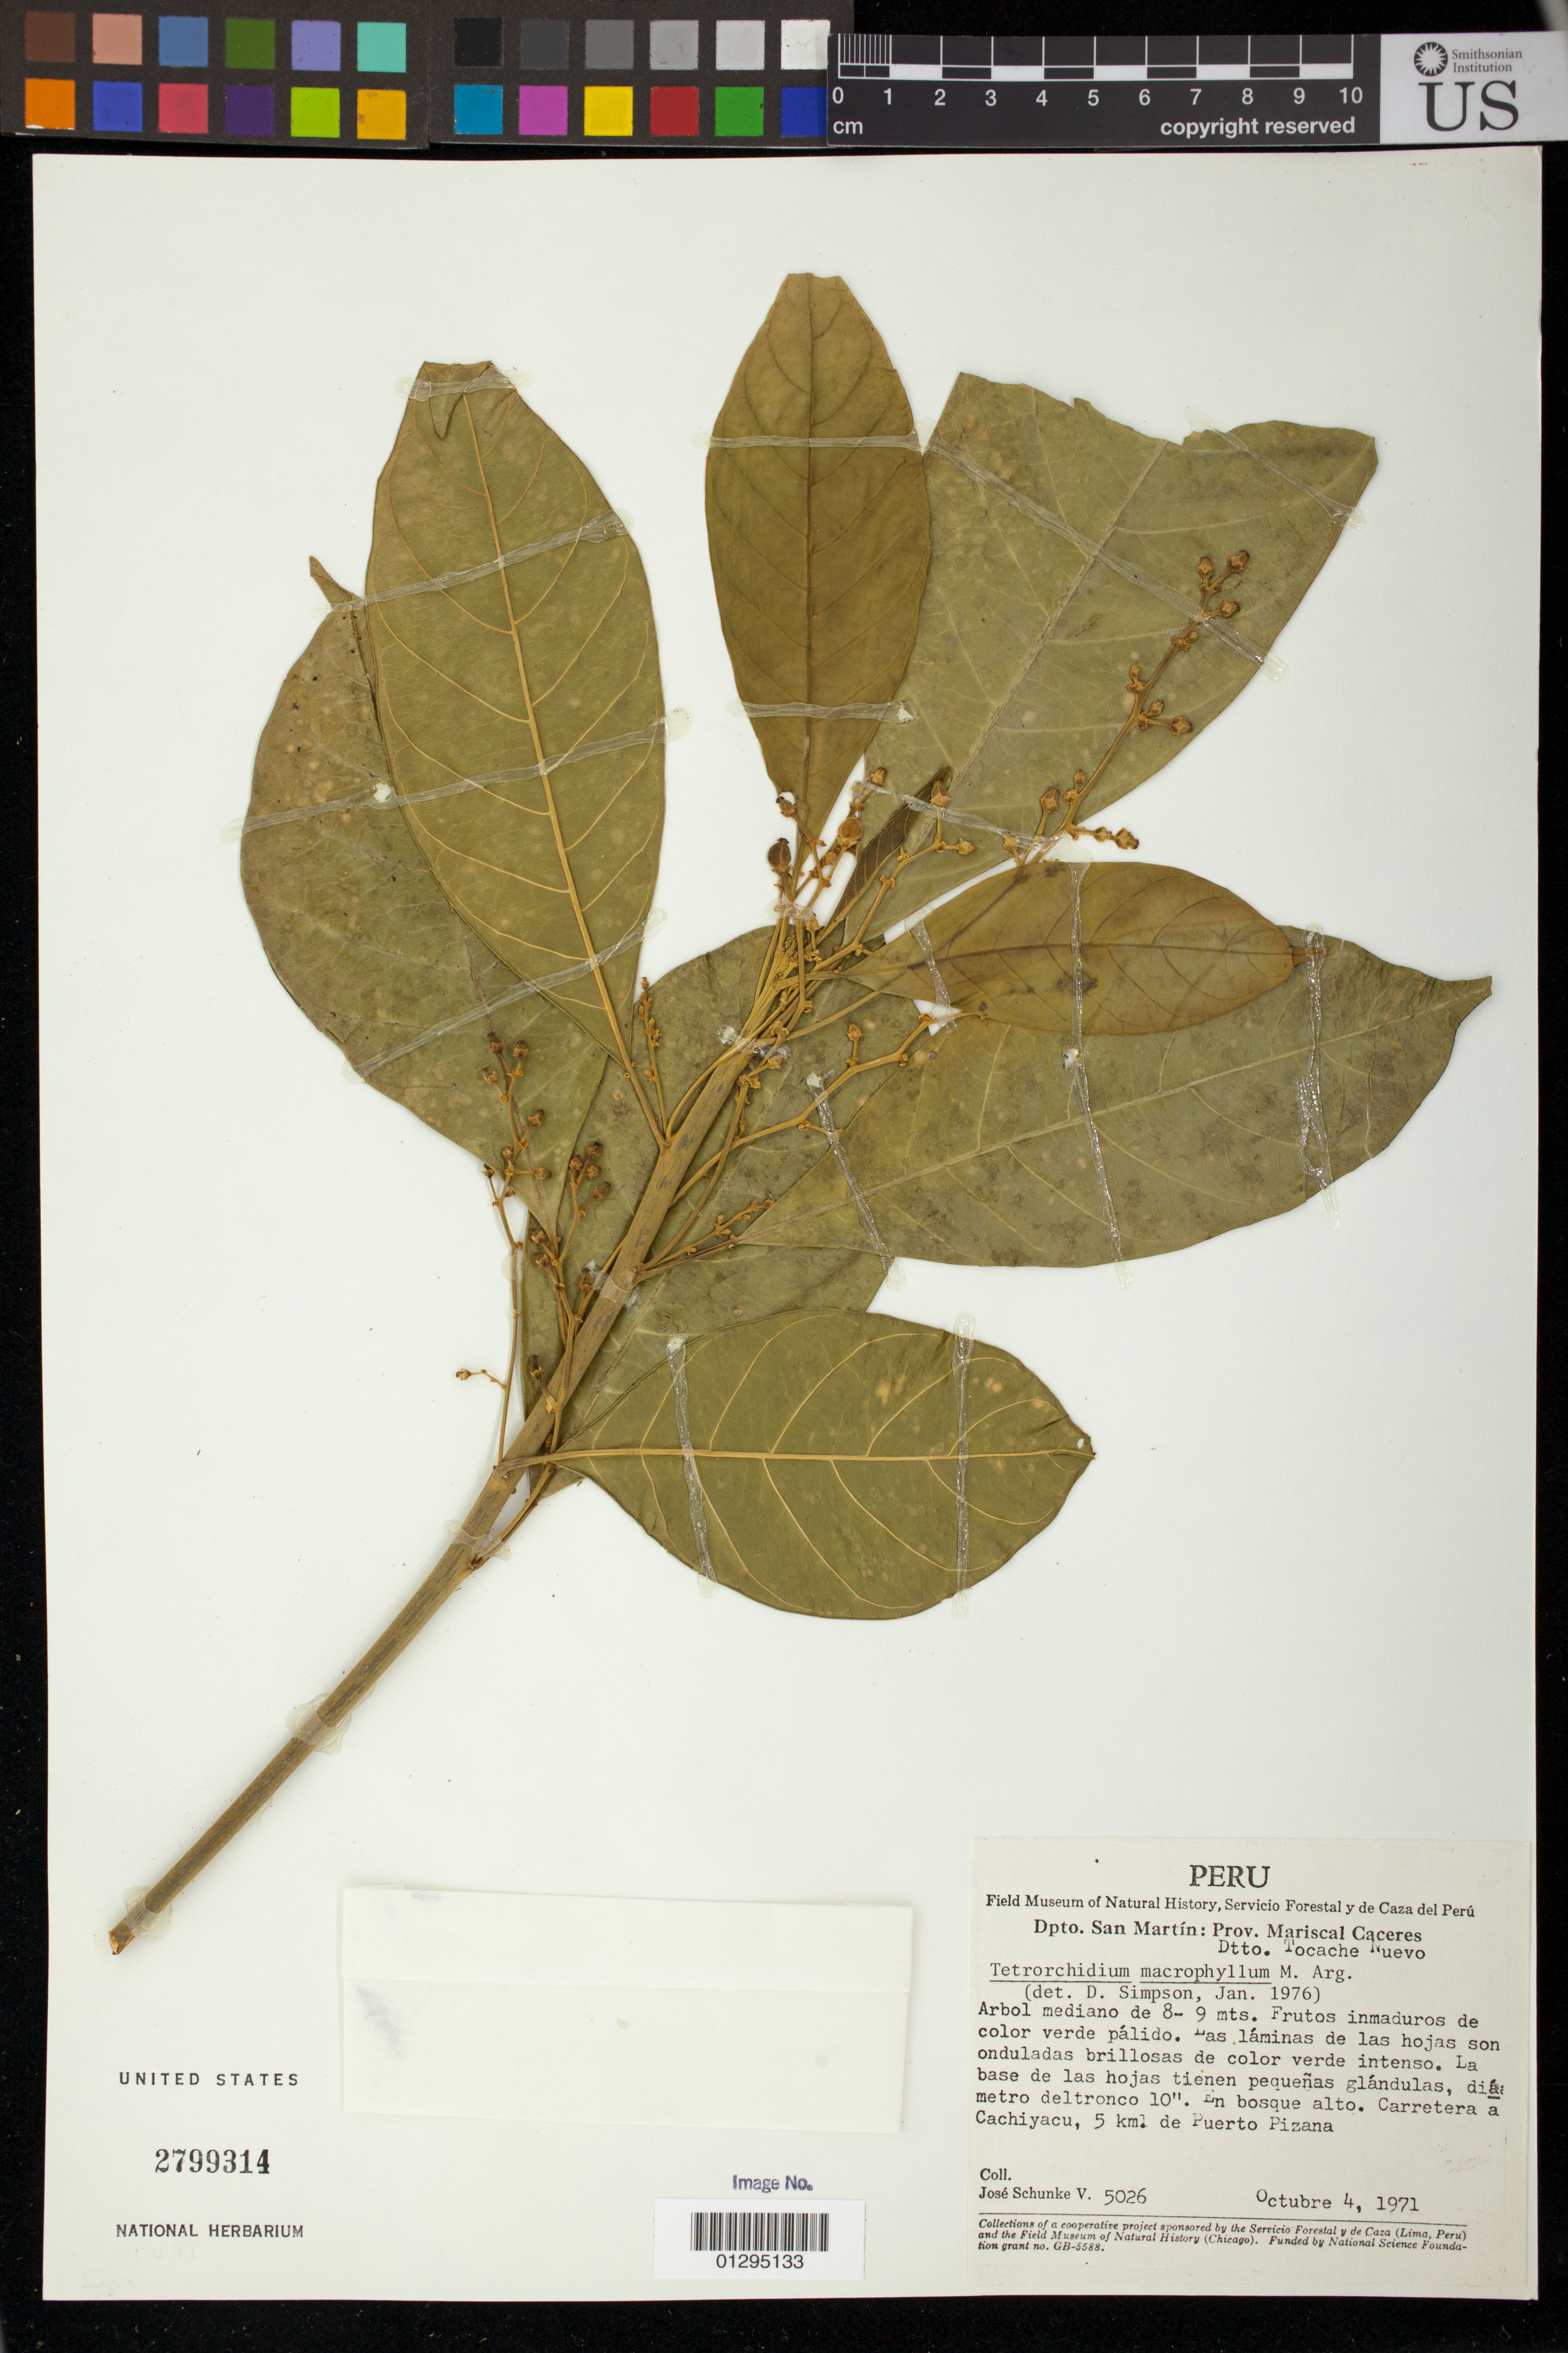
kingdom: Plantae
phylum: Tracheophyta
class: Magnoliopsida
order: Malpighiales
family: Euphorbiaceae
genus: Tetrorchidium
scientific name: Tetrorchidium macrophyllum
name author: Müll. Arg.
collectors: J. Schunke Vigo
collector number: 5026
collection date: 1971-10-04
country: Peru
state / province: San Martín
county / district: Mariscal Cáceres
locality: Departmento San Martín. Tocache Nuevo. En bosque alto. Carretera a Cachiyacu, 5 km. de Puerto Pizana.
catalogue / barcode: US 2799314